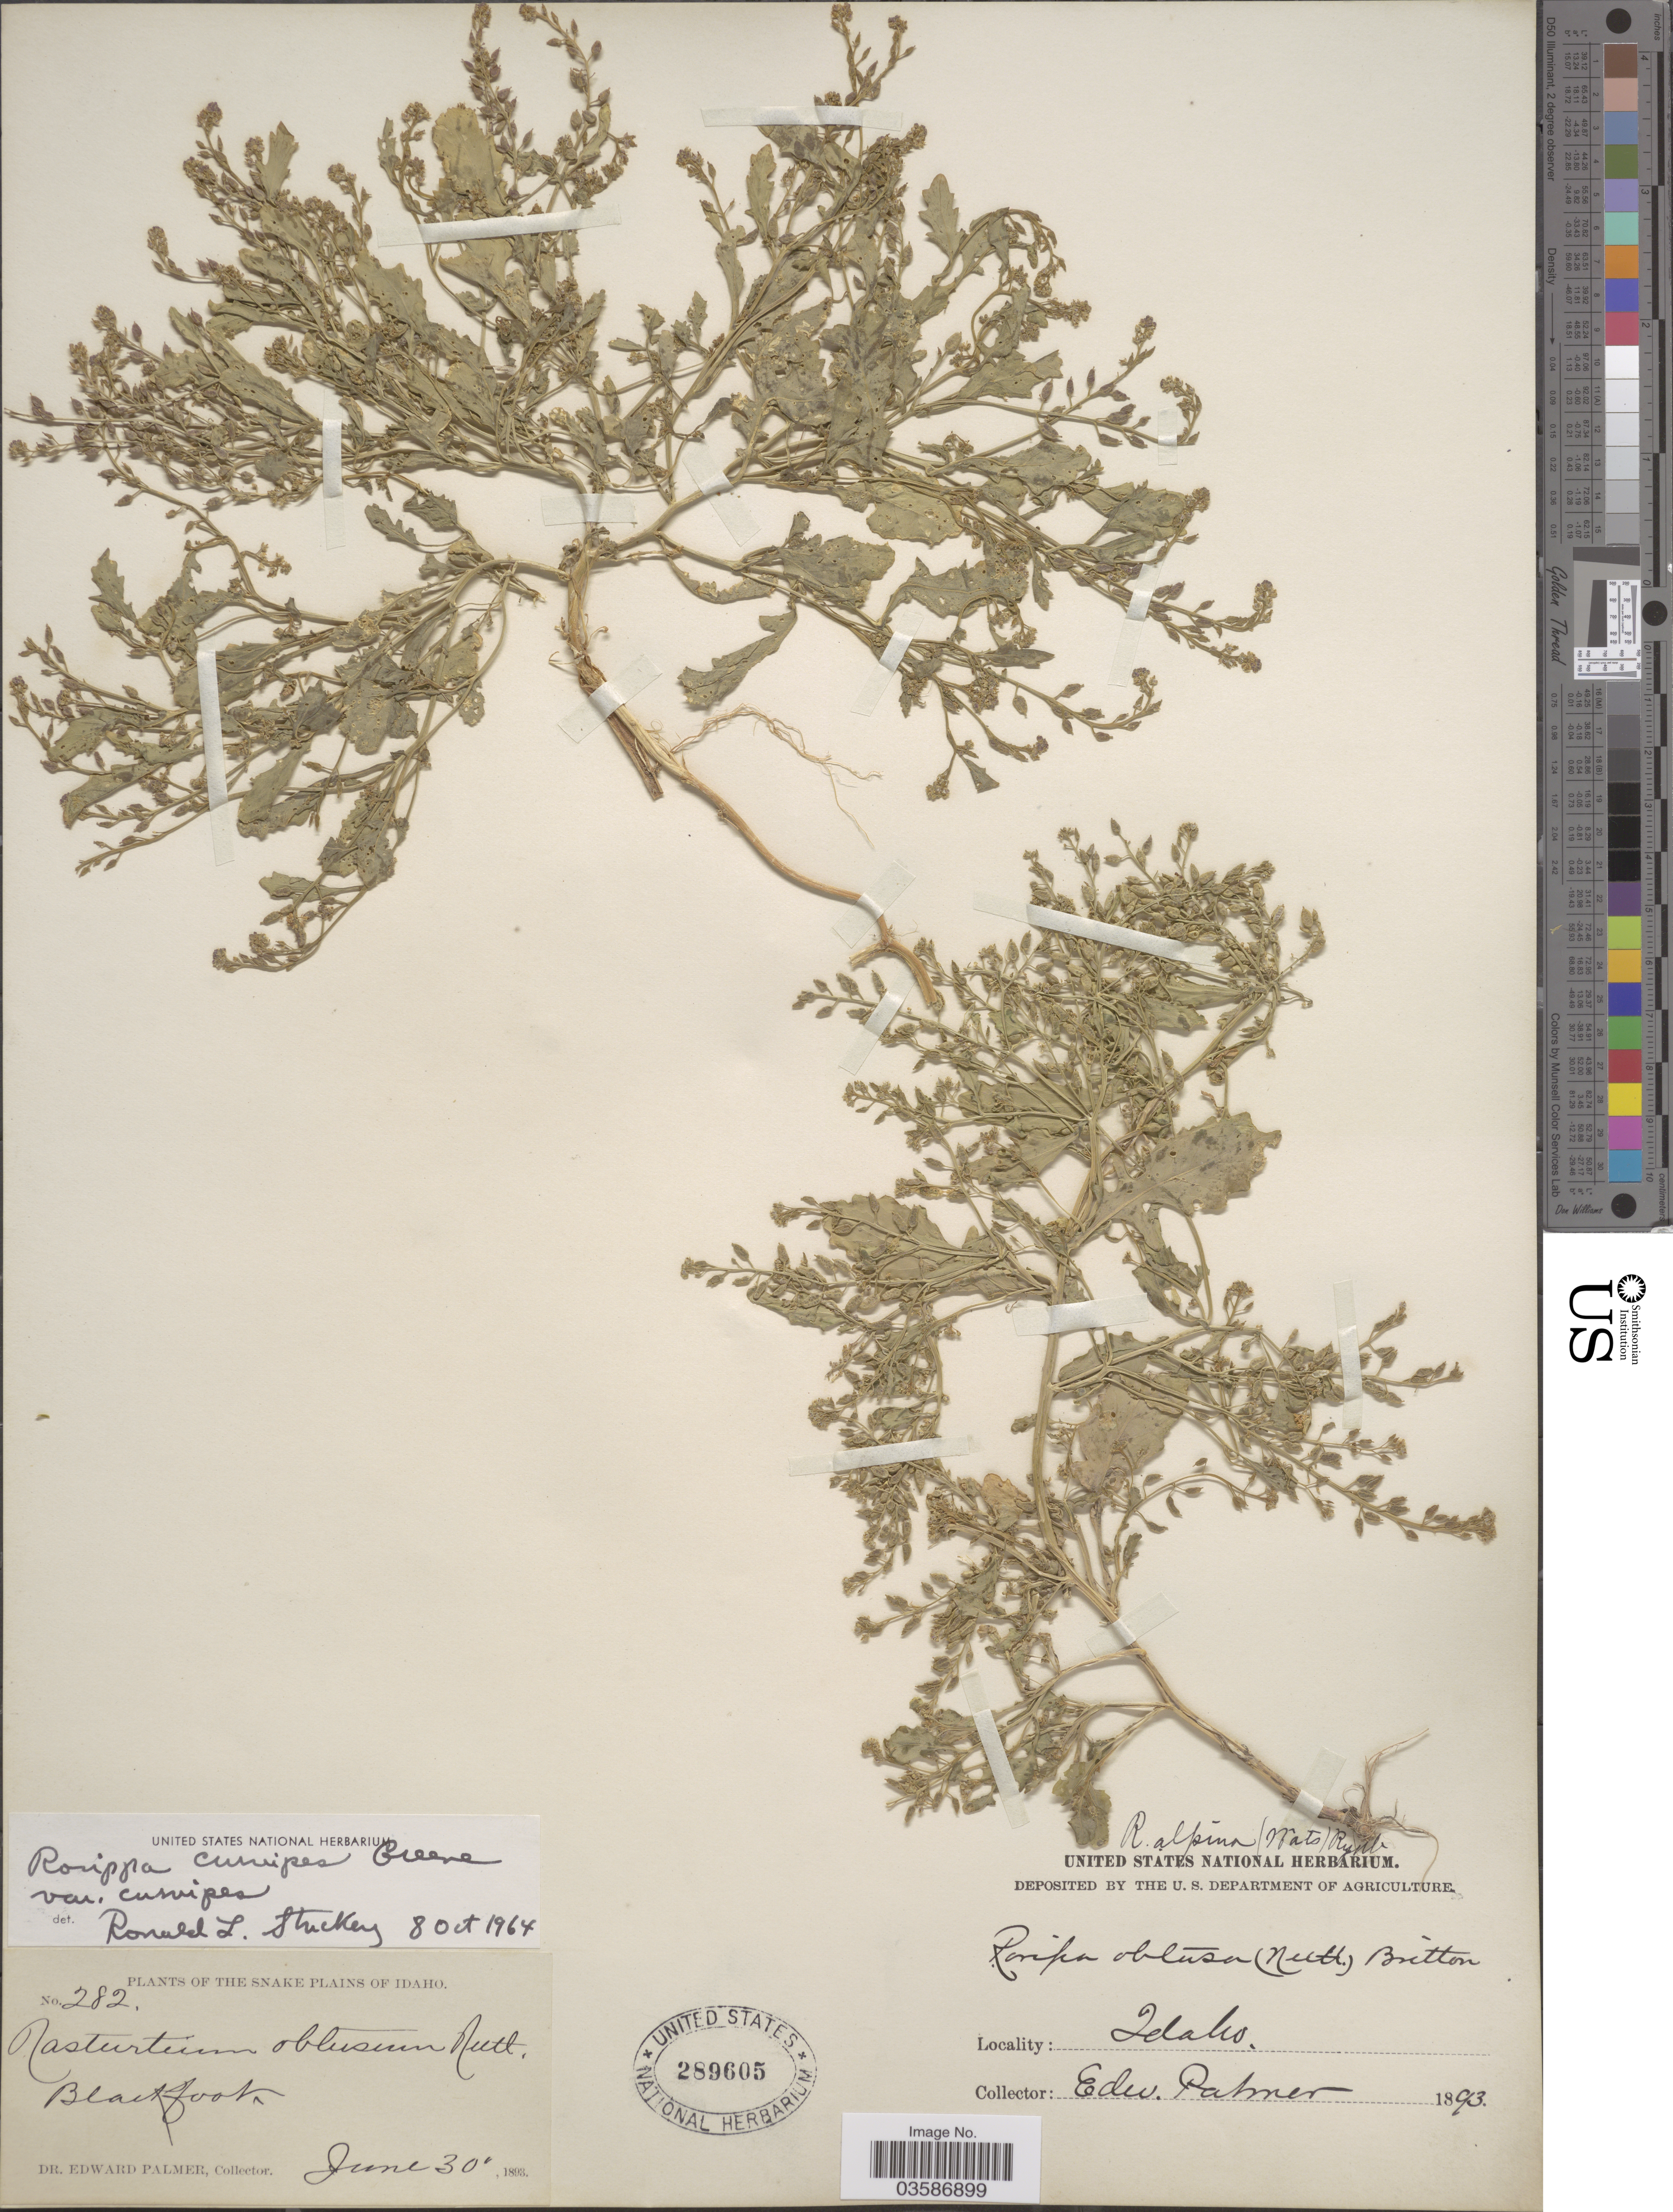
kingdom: Plantae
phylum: Tracheophyta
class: Magnoliopsida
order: Brassicales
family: Brassicaceae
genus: Rorippa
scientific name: Rorippa curvipes var. curvipes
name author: Greene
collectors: E. Palmer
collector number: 282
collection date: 1893-06-30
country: United States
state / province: Idaho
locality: The Snake Plains of Idaho. Blackfoot.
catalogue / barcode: US 289605